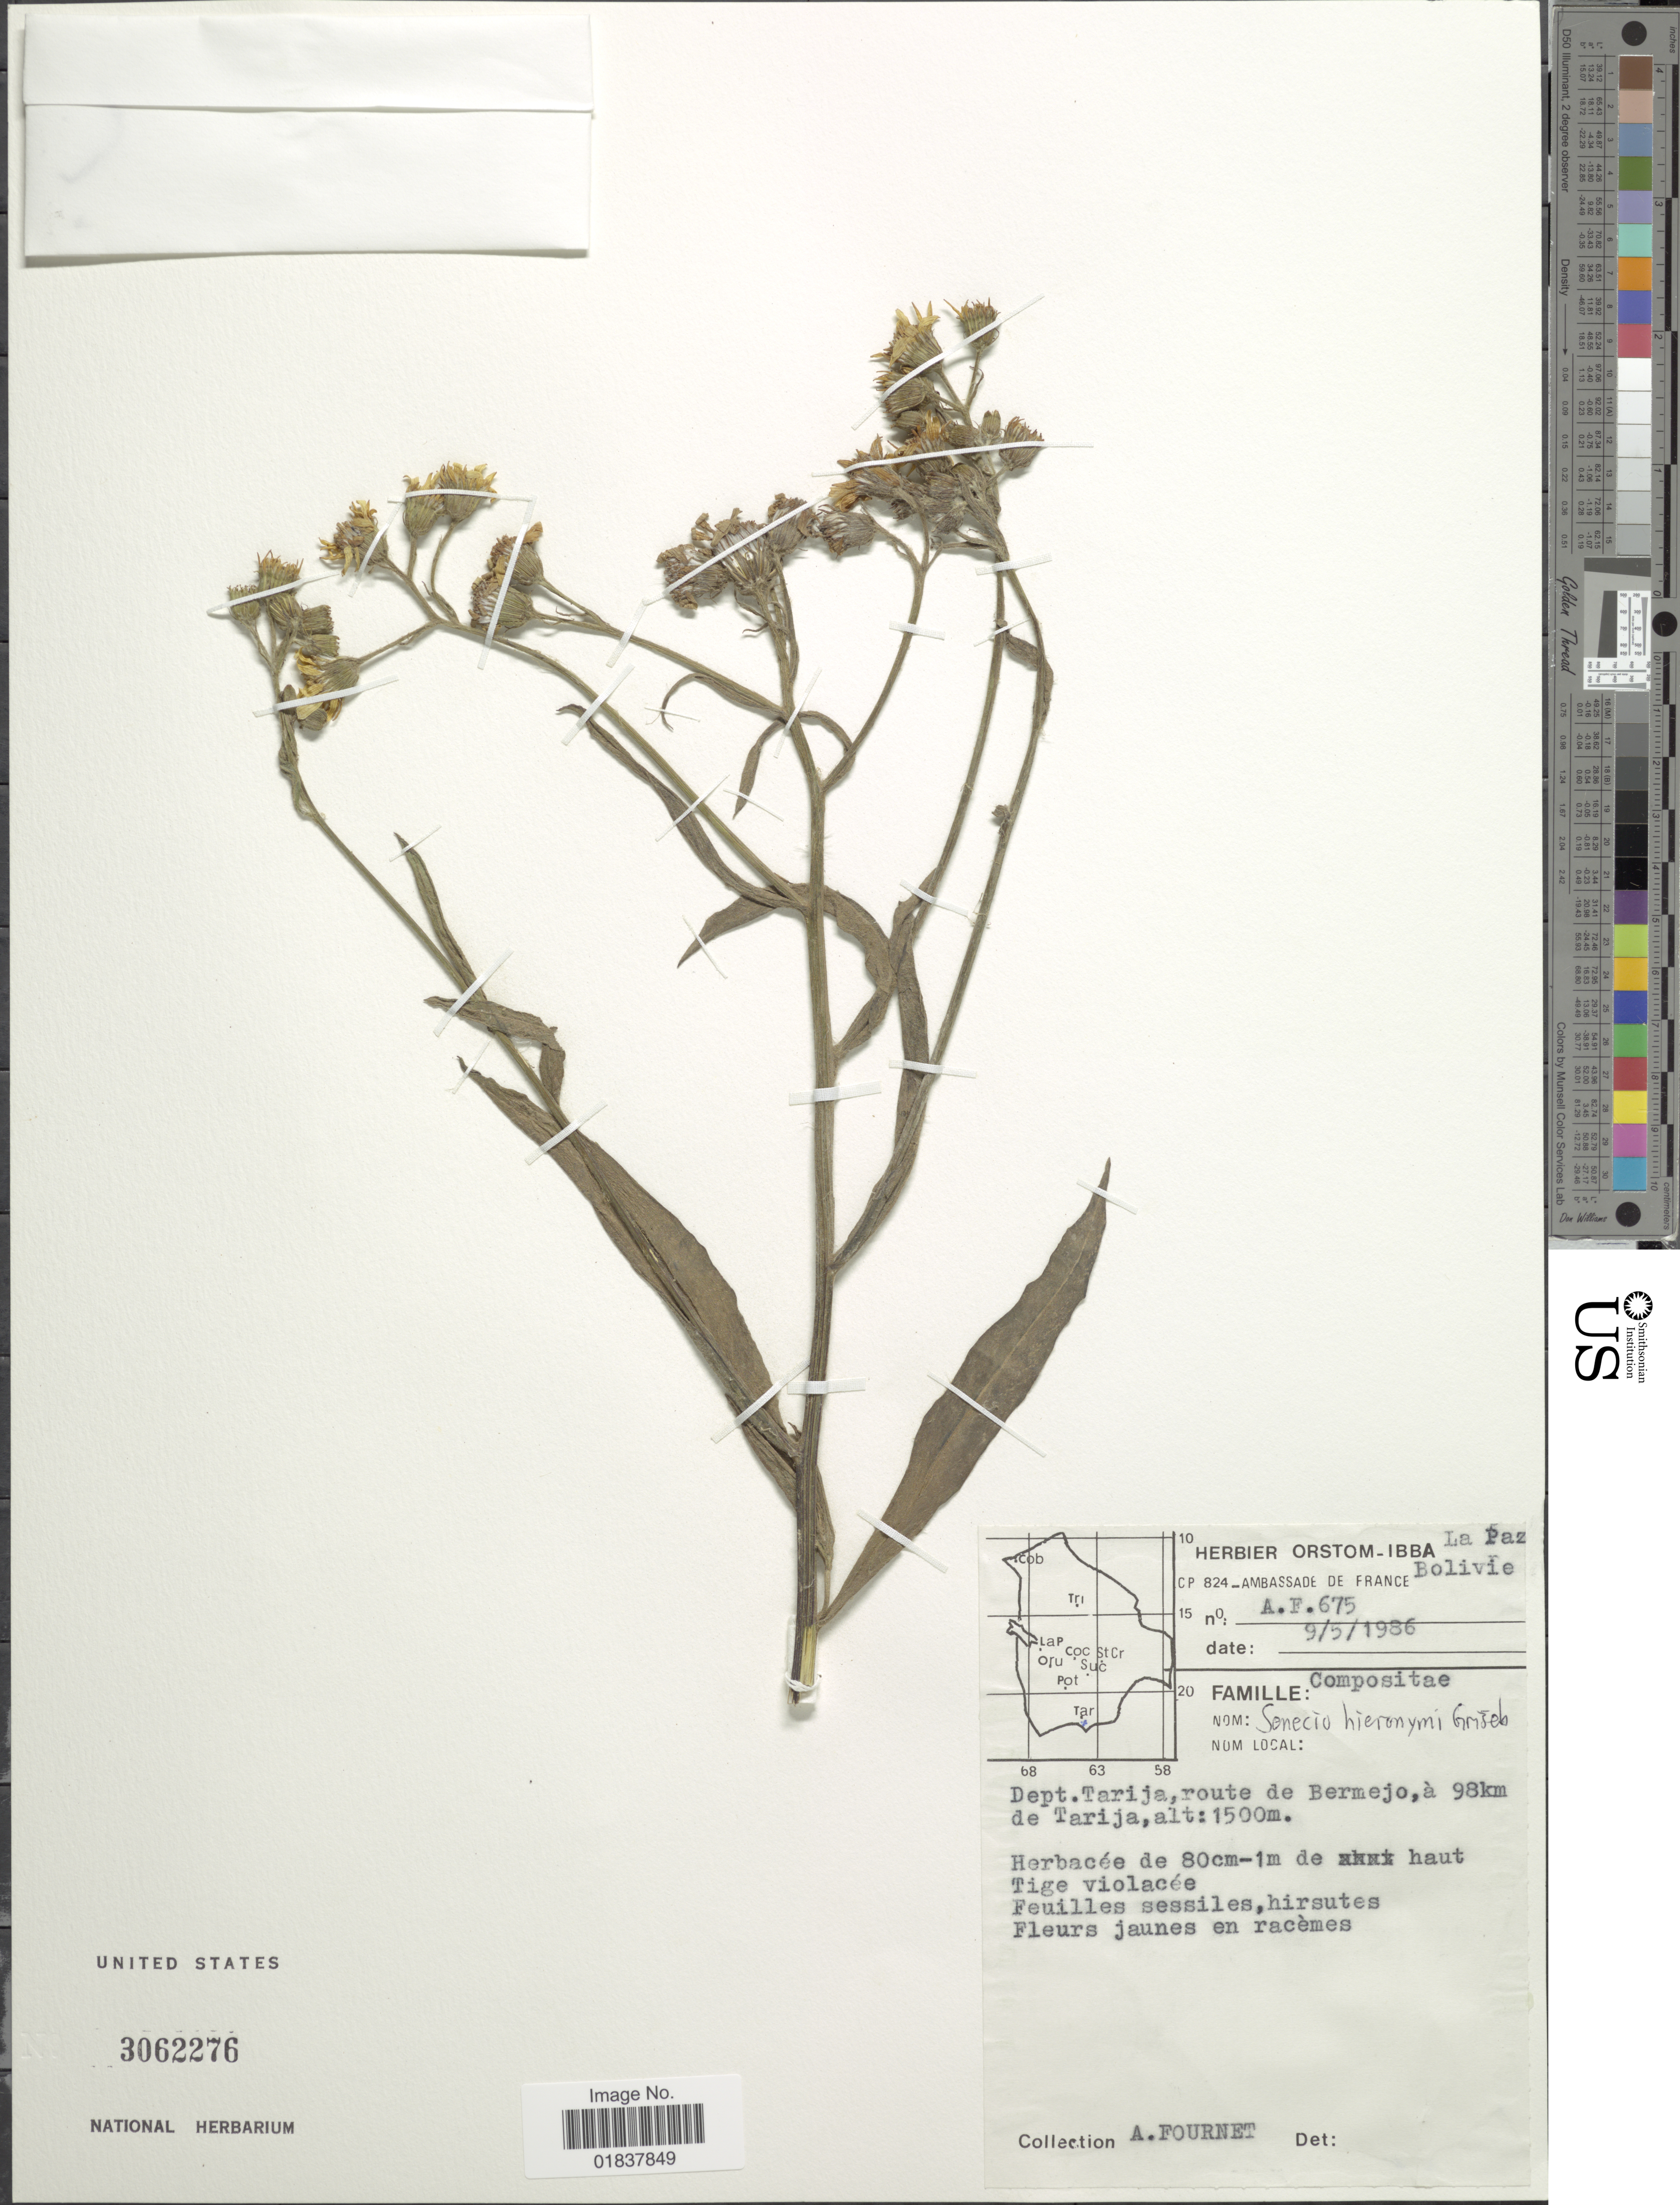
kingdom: Plantae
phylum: Tracheophyta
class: Magnoliopsida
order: Asterales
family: Asteraceae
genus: Senecio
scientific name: Senecio hieronymi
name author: Griseb.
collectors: A. Fournet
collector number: AF675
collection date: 1986-05-09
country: Bolivia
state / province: Tarija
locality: Route de Bermejo, a 98 km de Tarija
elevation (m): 1500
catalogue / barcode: US 3062276